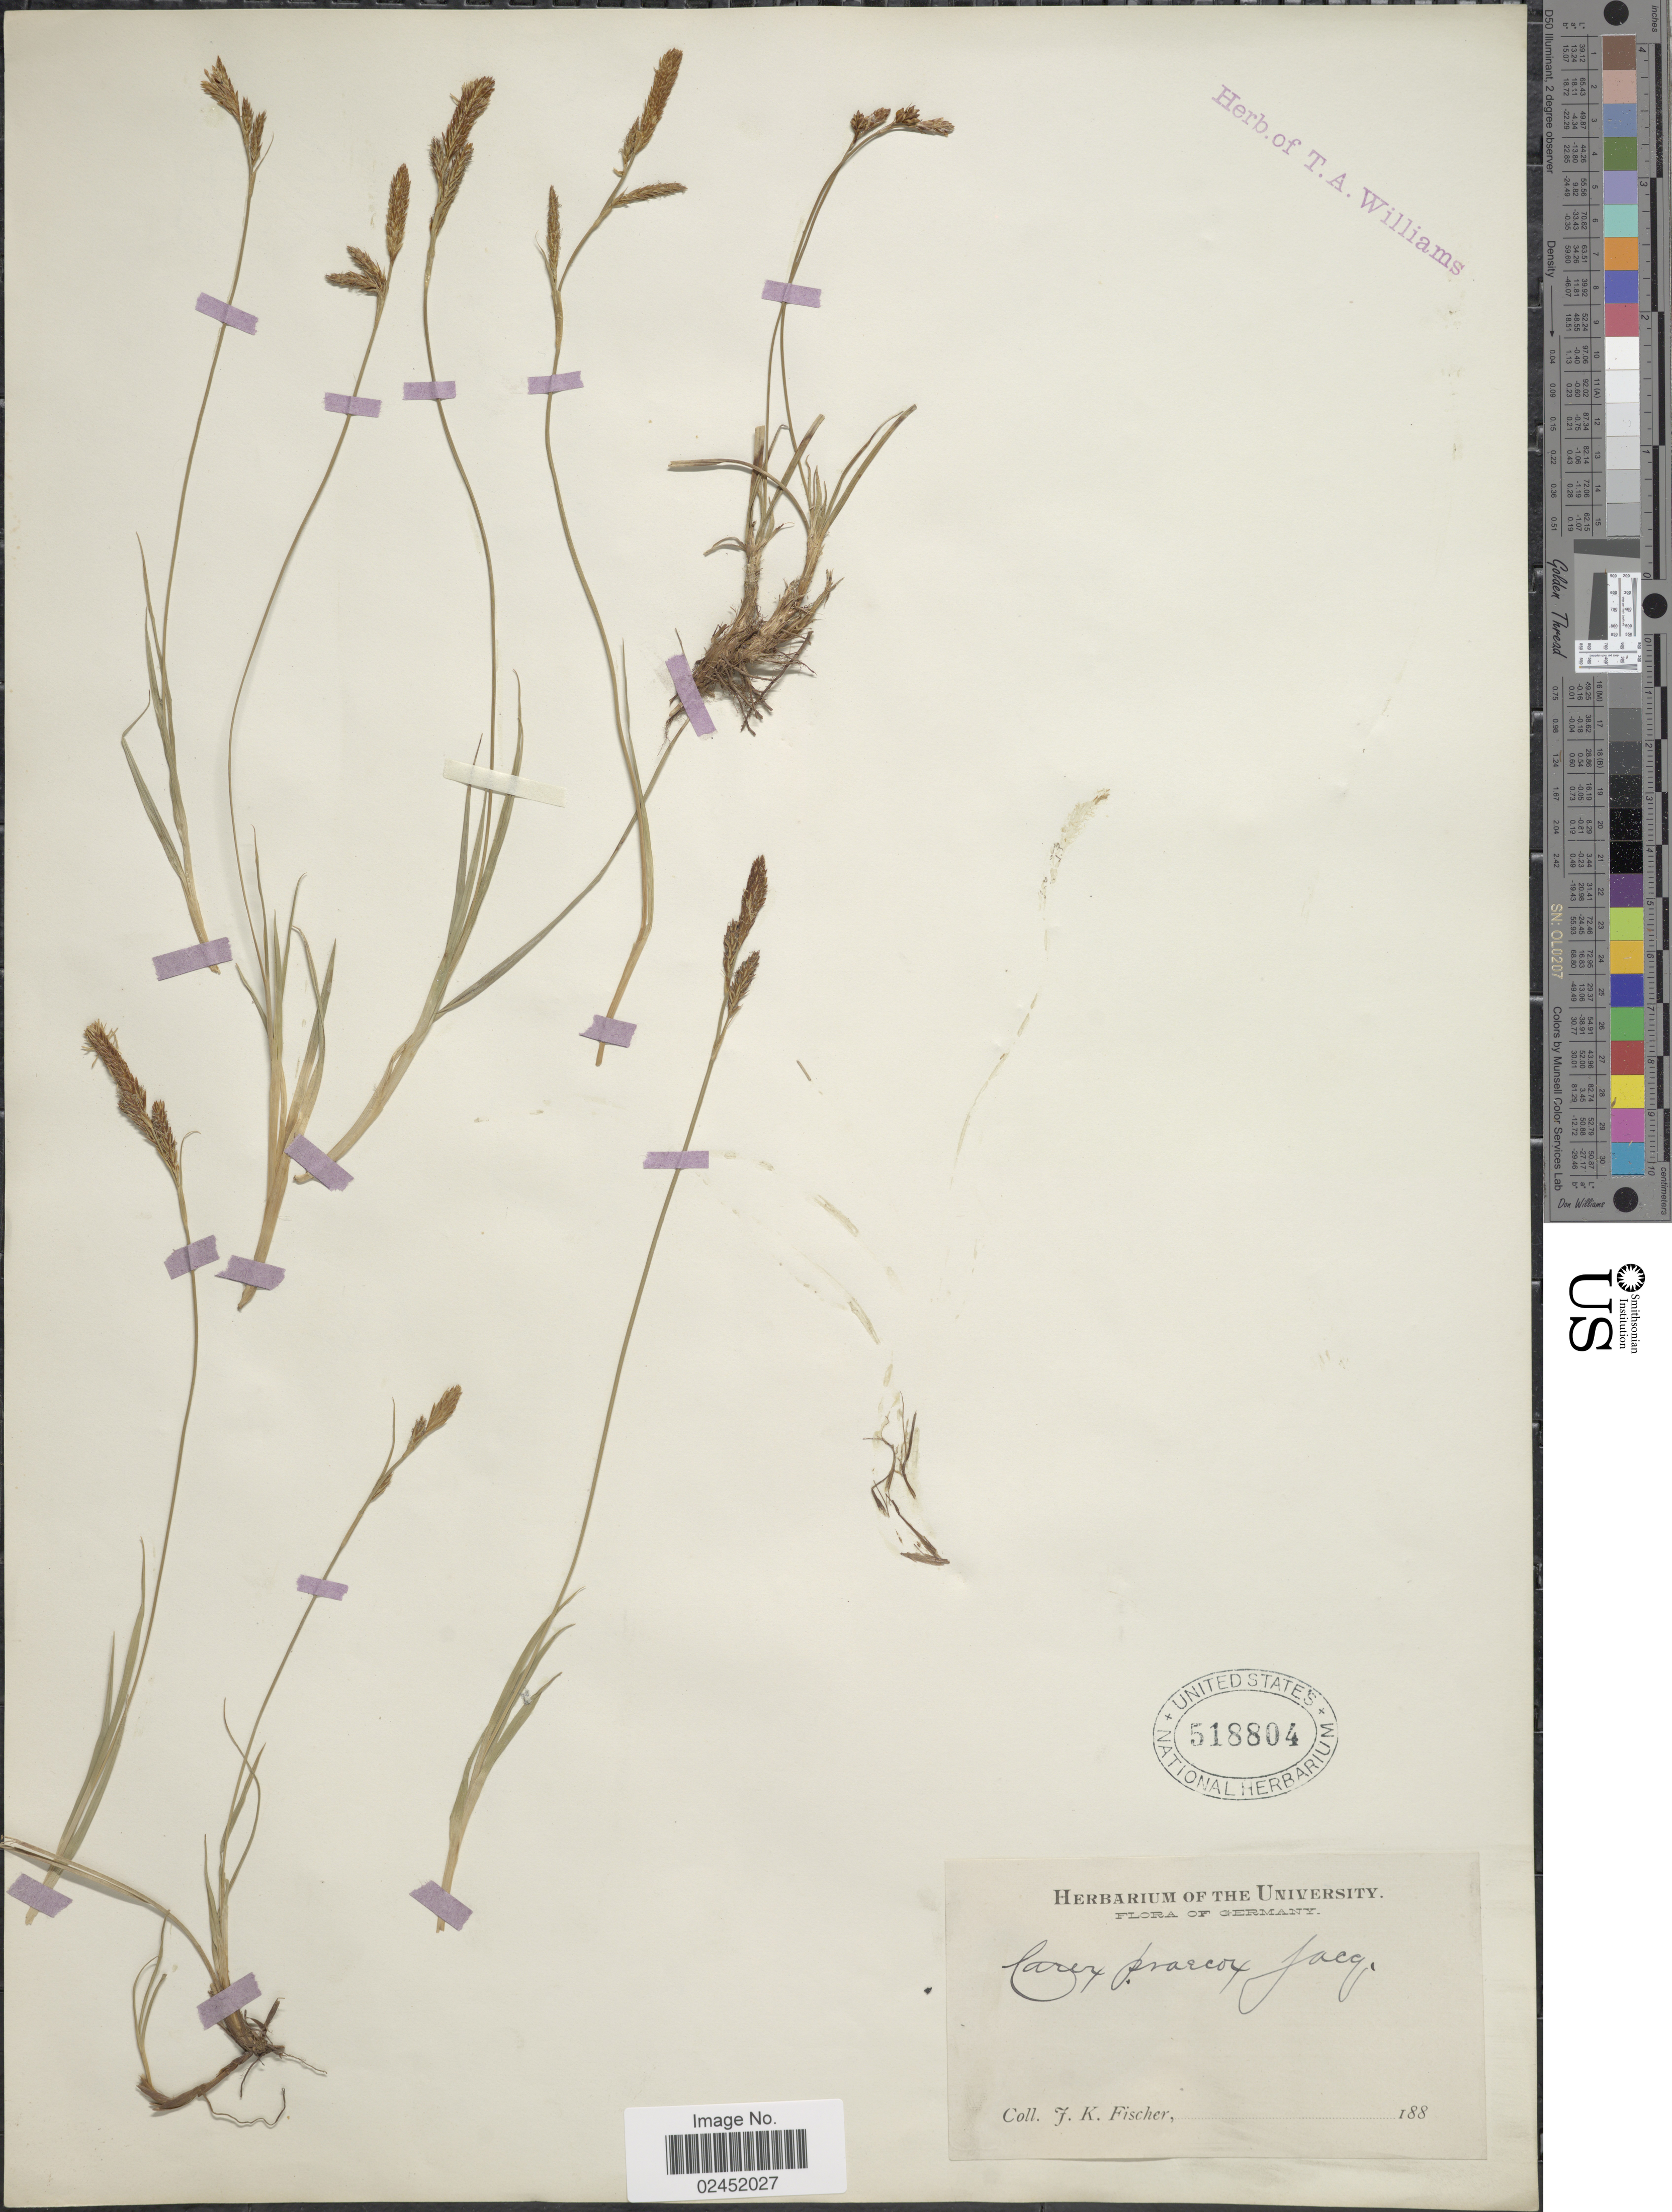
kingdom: Plantae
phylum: Tracheophyta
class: Liliopsida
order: Poales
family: Cyperaceae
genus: Carex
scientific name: Carex praecox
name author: Schreb.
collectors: J. Fischer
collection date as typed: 188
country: Germany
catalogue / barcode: US 518804